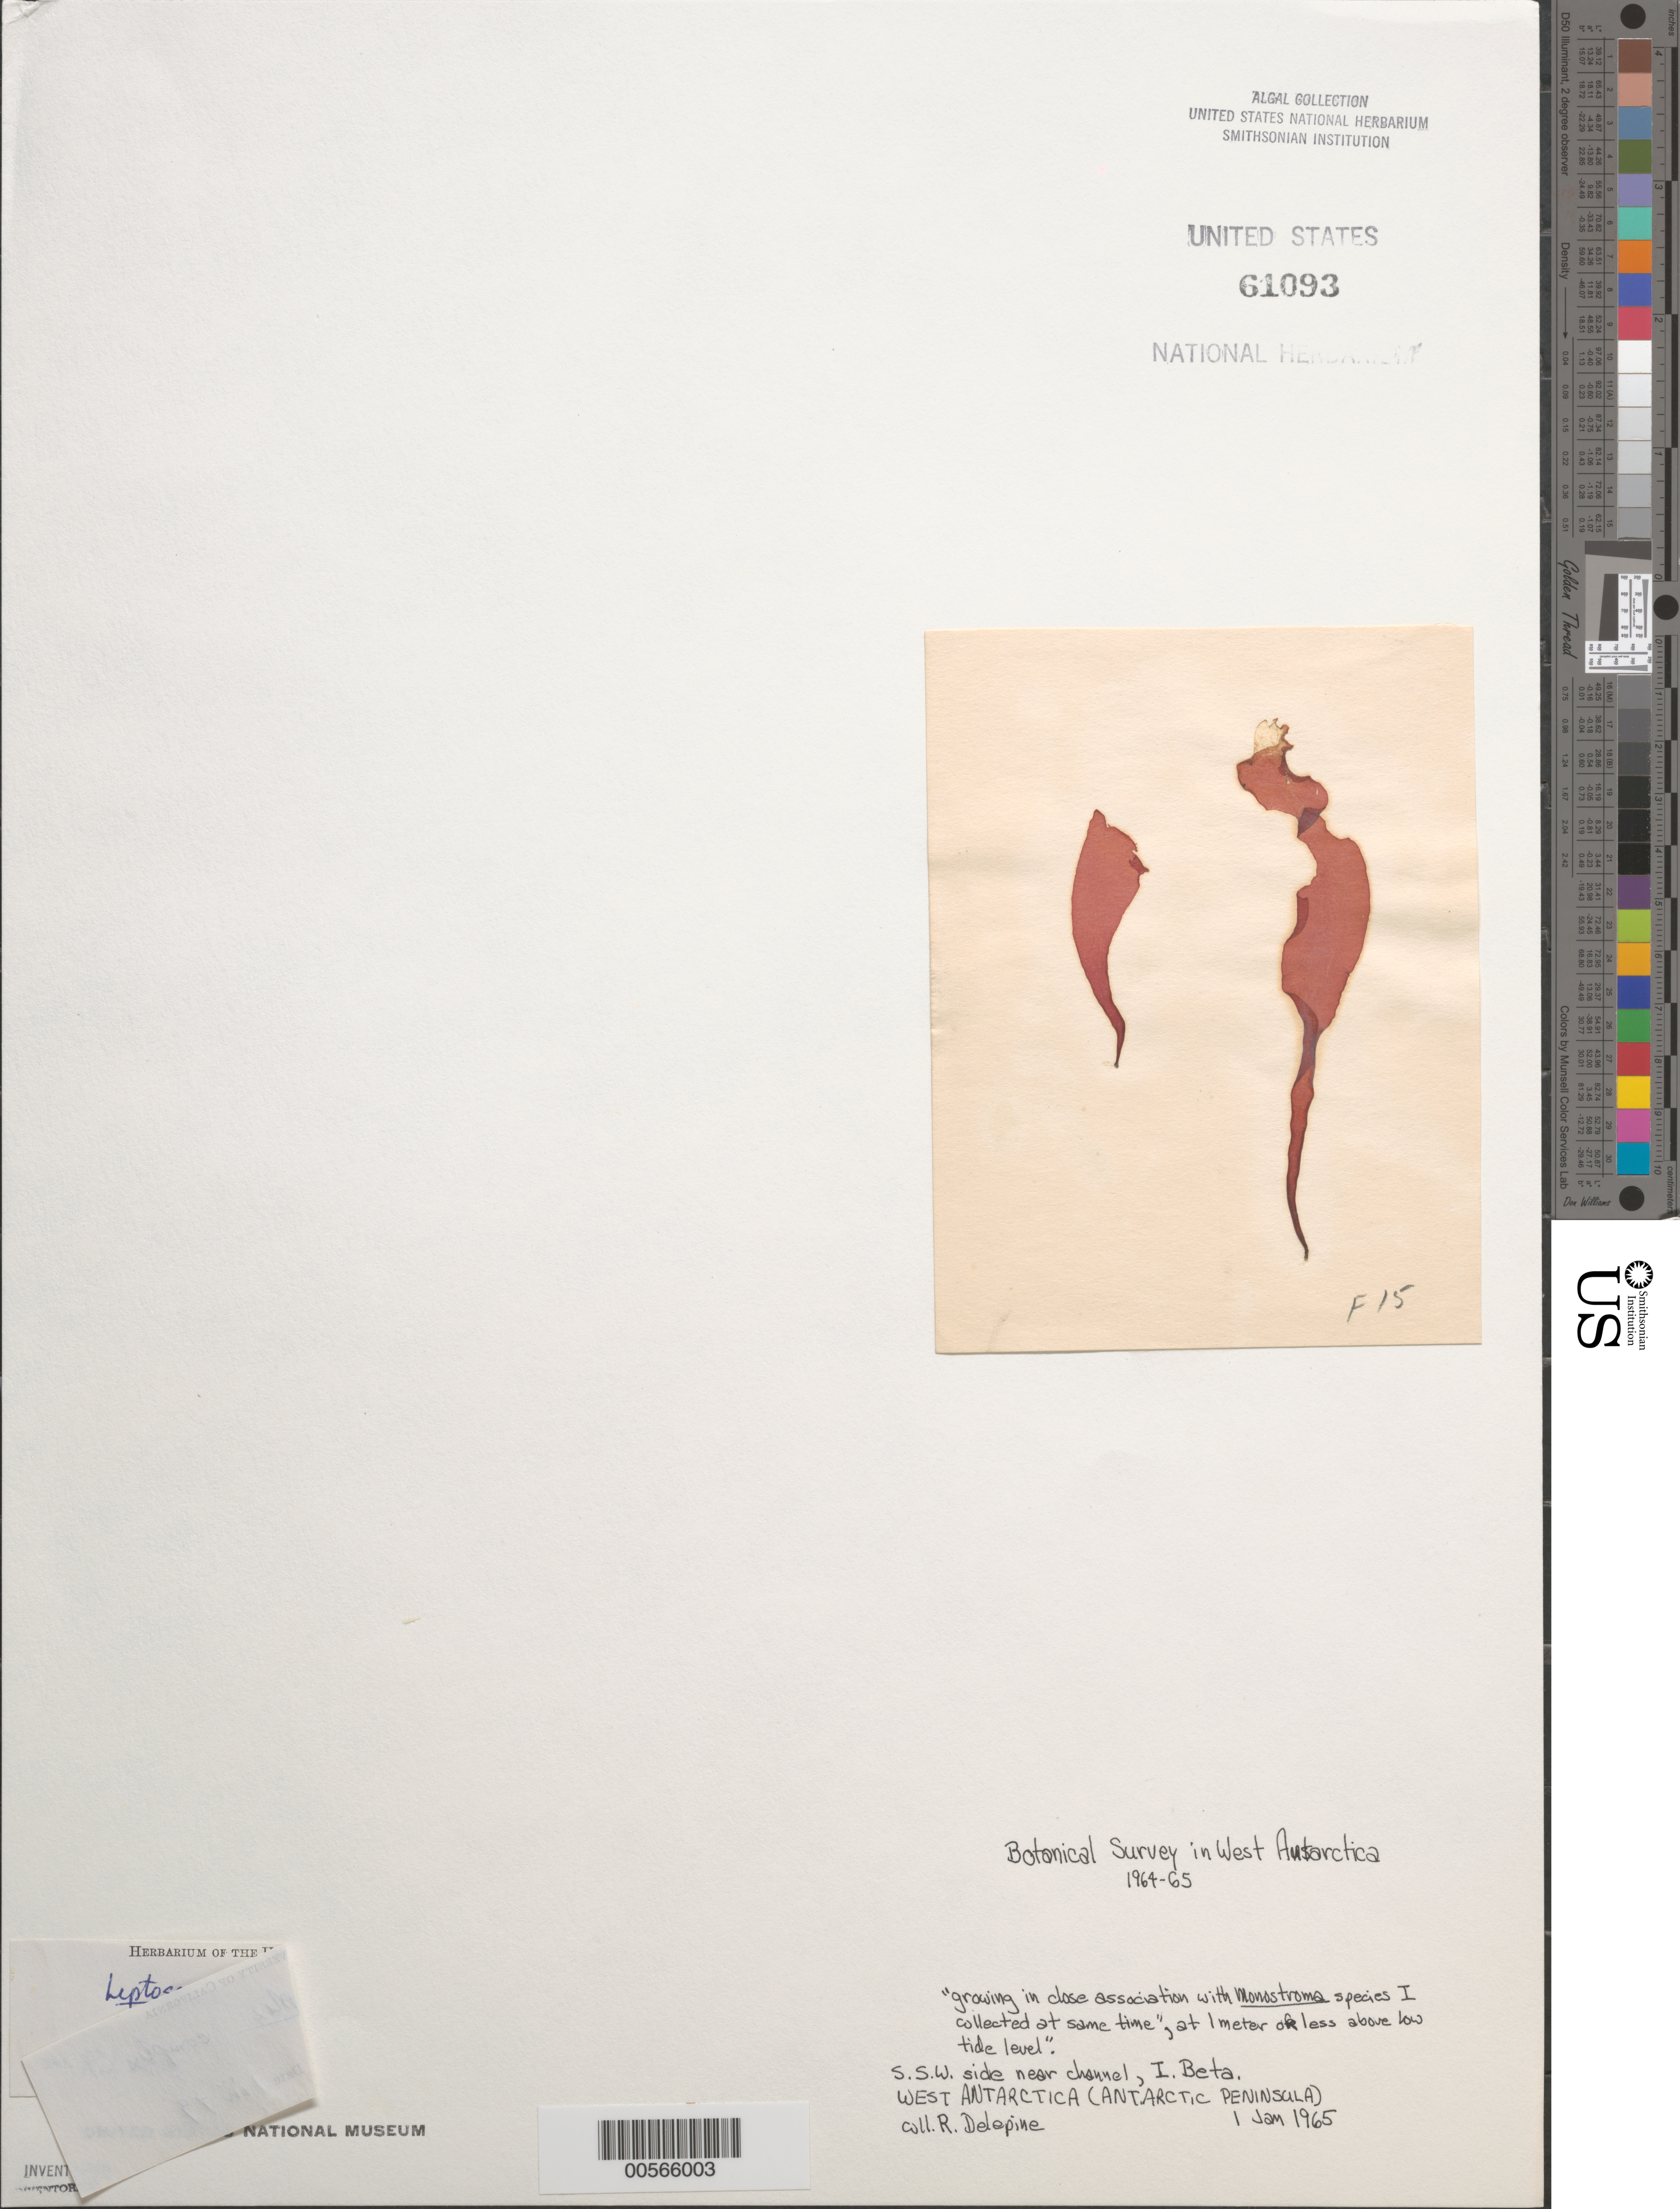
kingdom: Plantae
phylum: Rhodophyta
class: Florideophyceae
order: Palmariales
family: Palmariaceae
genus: Palmaria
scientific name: Palmaria decipiens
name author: (Reinsch) Ricker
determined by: Algae name updating Project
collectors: R. Delépine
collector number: F-15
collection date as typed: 01 Jan 1965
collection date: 1965-01-01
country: Antarctica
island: Beta Island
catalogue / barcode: US 61093